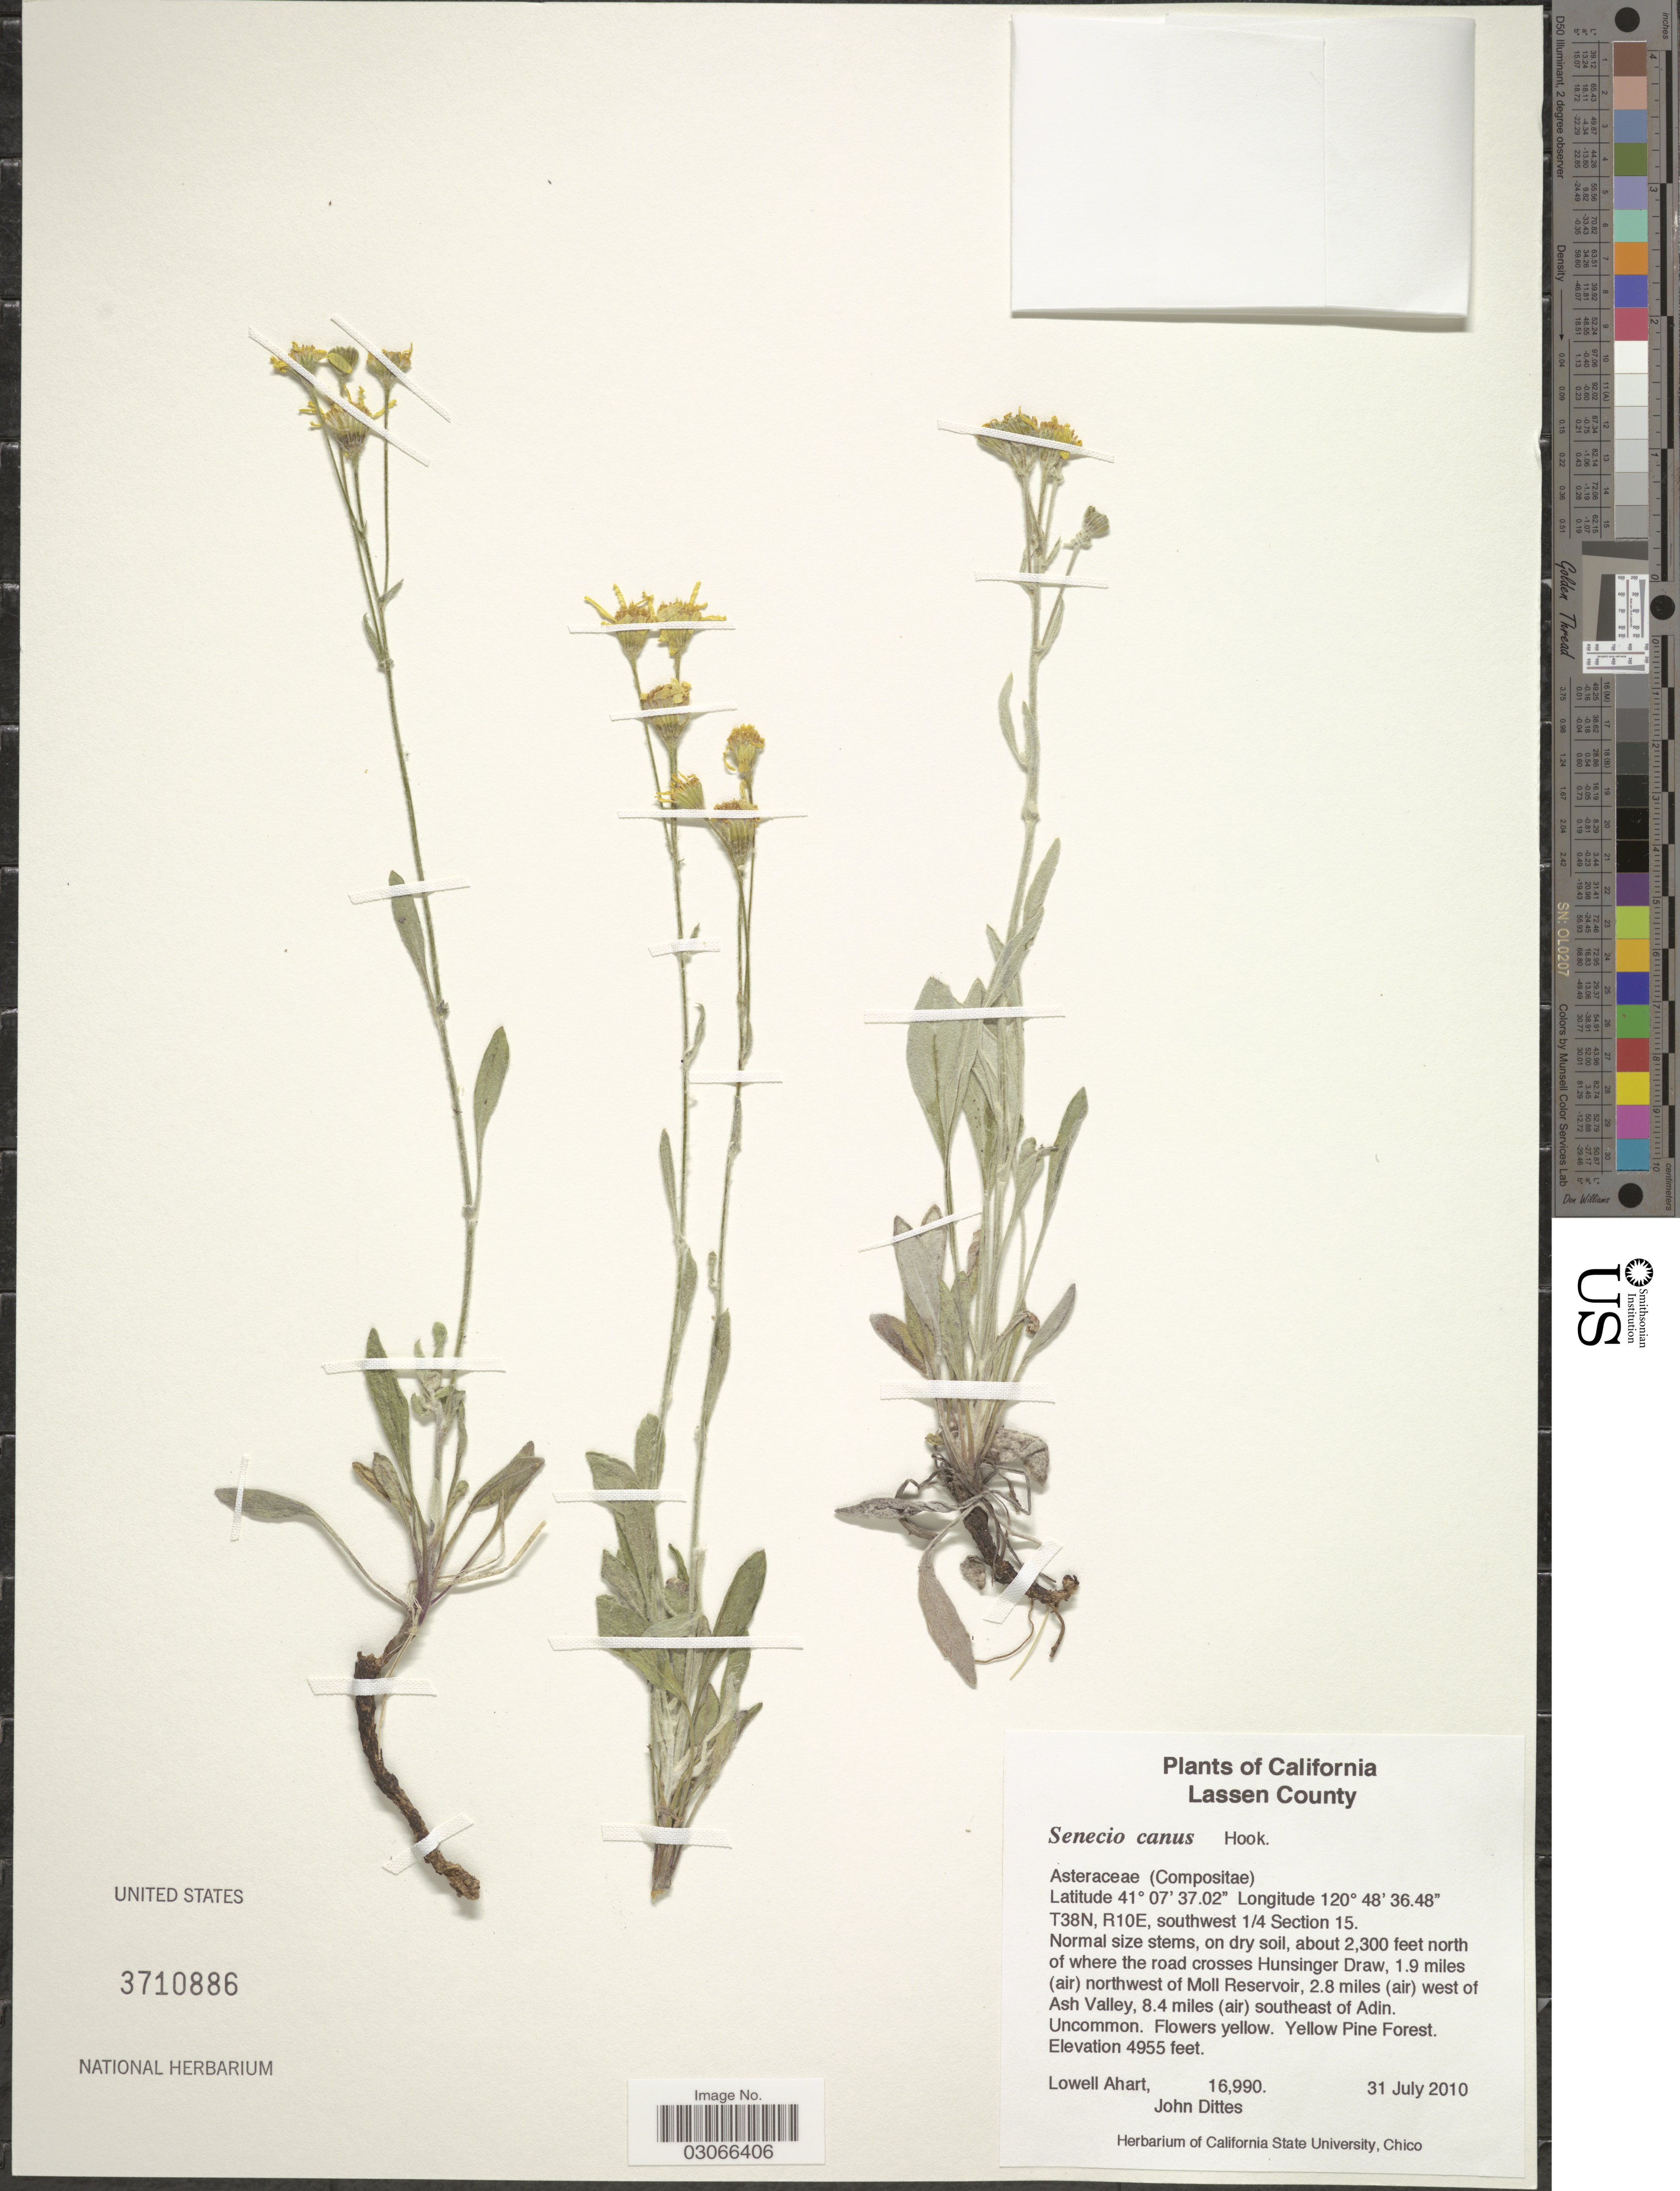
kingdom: Plantae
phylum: Tracheophyta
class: Magnoliopsida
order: Asterales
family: Asteraceae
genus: Packera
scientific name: Packera cana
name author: (Hook.) W.A. Weber & Á. Löve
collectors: L. Ahart & J. Dittes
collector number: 16990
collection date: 2010-07-31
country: United States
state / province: California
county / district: Lassen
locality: Lassen County. T38N, R10E, southwest 1/4 Section 15. Where the road crosses Hunsinger Draw, 1.9 miles (air) northwest of Moll Reservoir, 2.8 miles (air) west of Ash Valley, 8.4 miles (air) southeast of Adin.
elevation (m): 701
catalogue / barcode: US 3710886